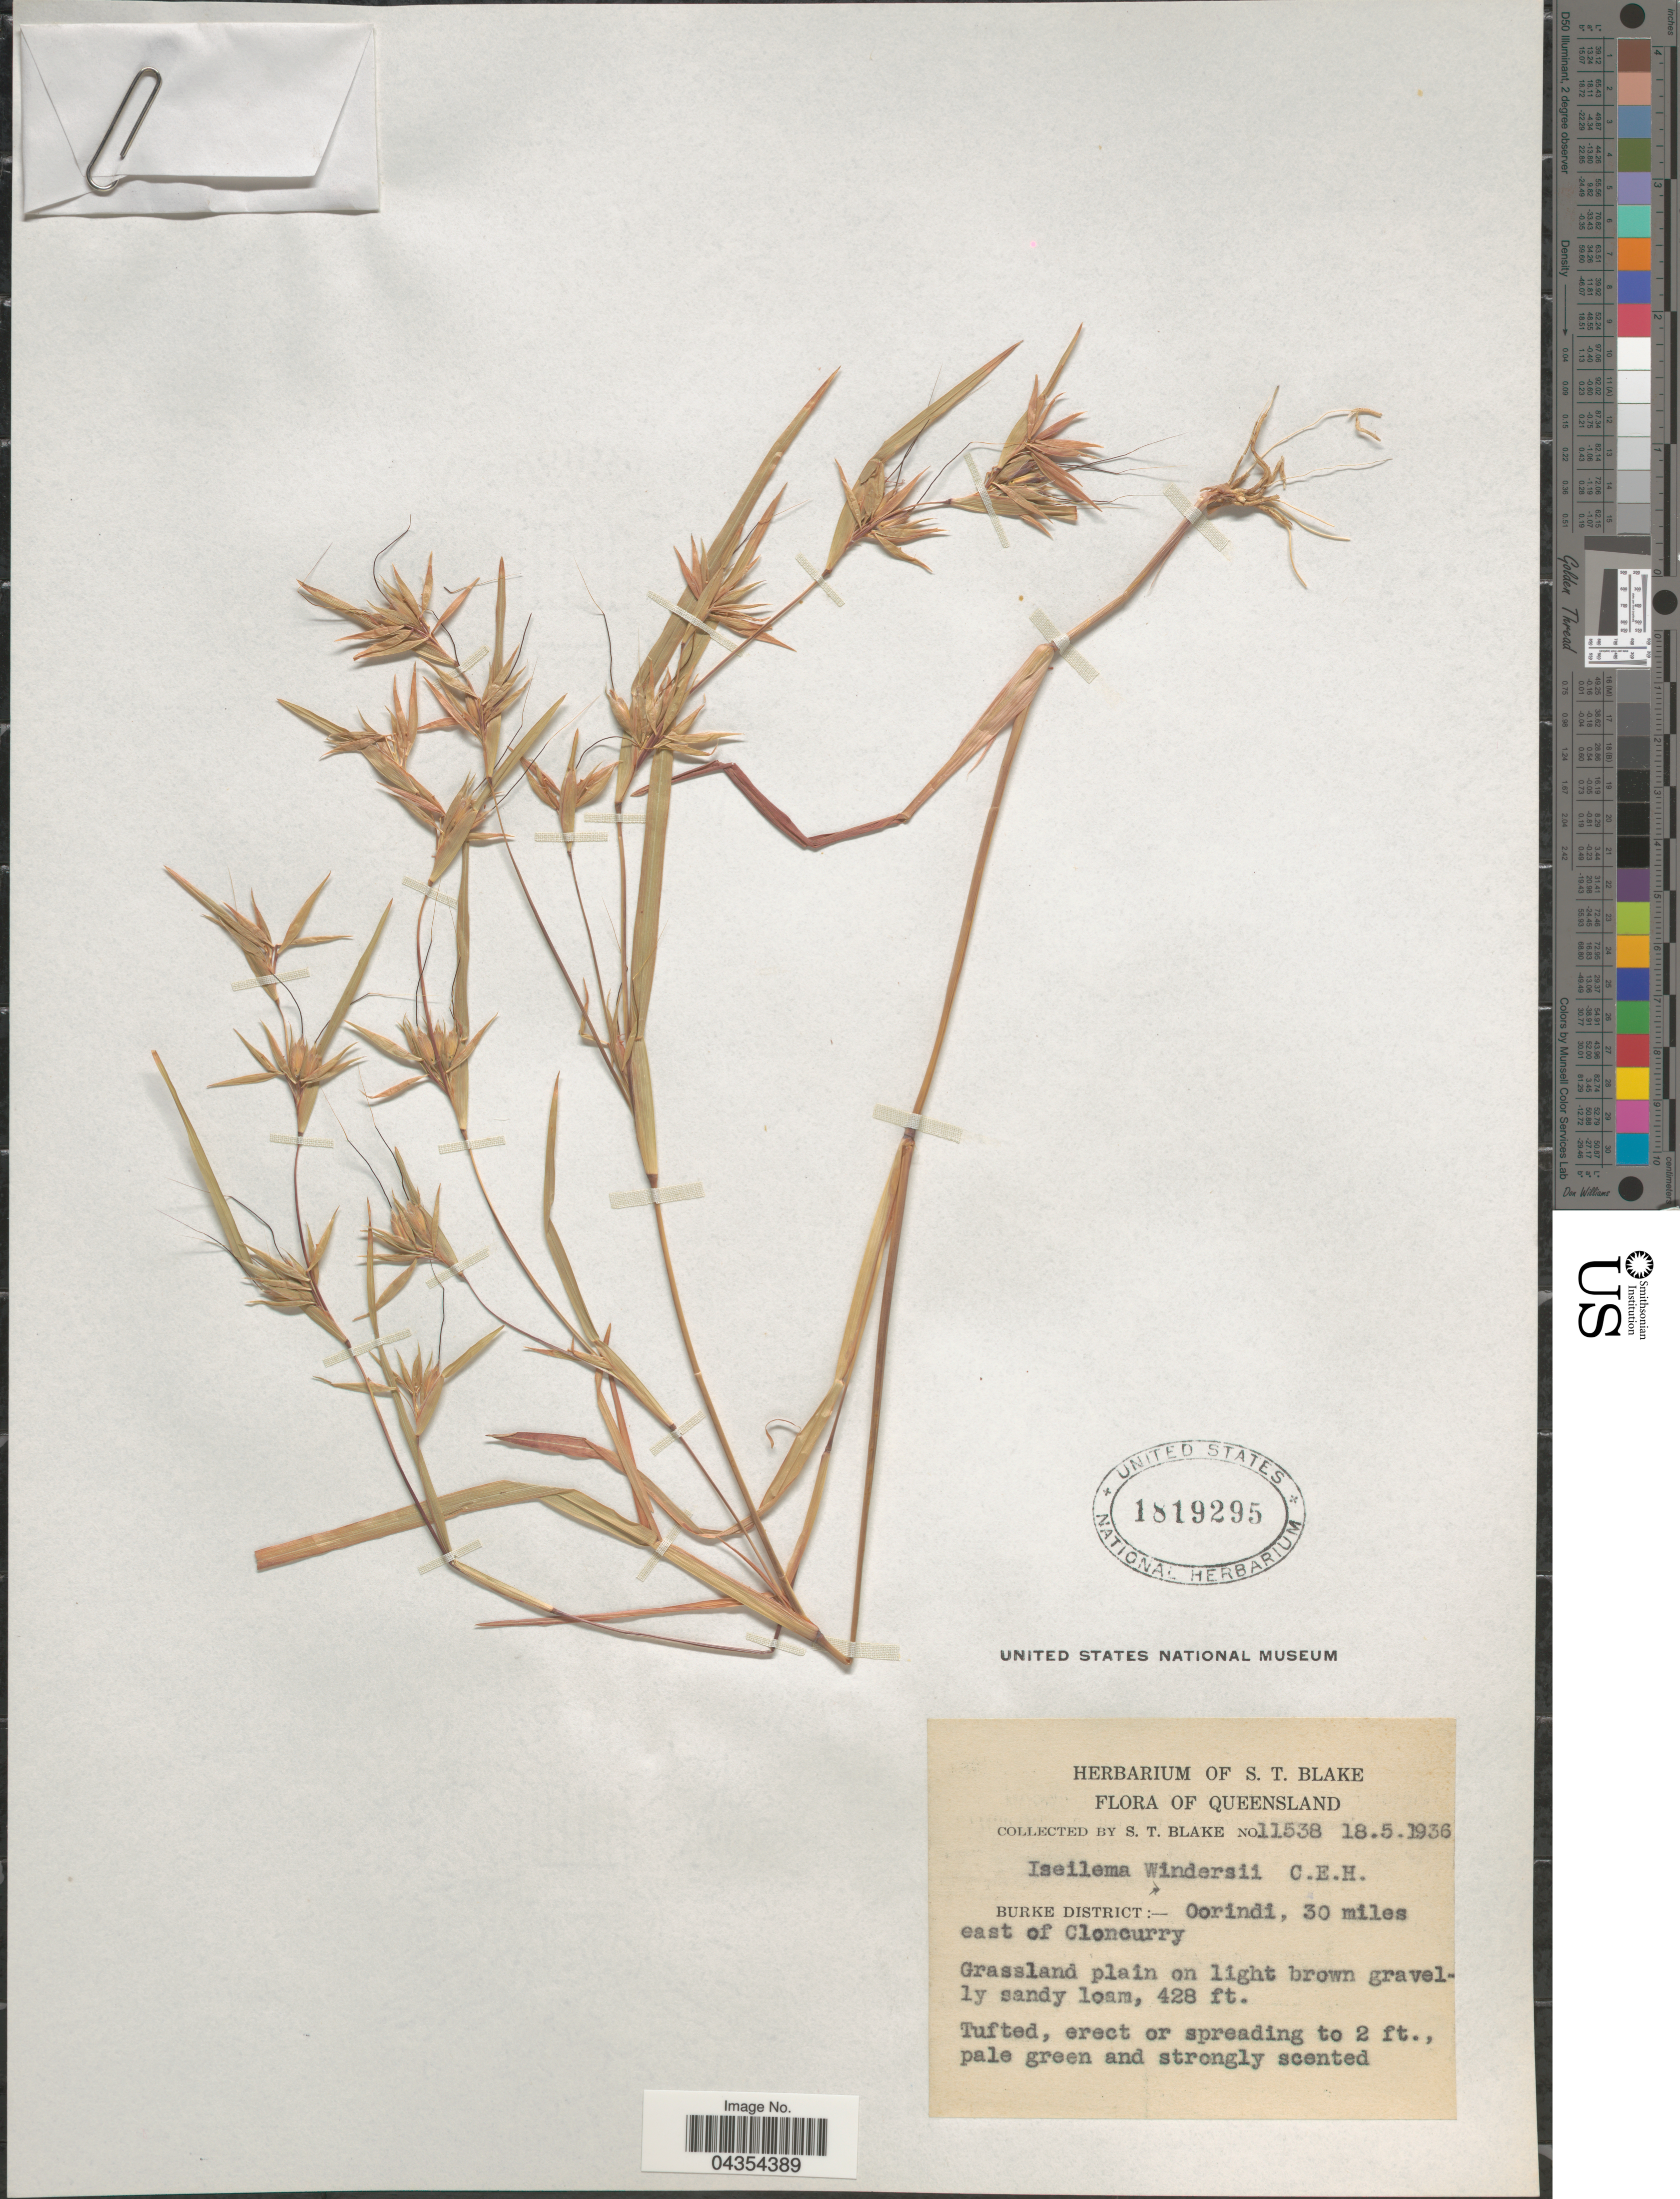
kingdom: Plantae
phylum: Tracheophyta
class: Liliopsida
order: Poales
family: Poaceae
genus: Iseilema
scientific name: Iseilema windersii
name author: C.E. Hubb.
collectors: S. T. Blake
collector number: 11538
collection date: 1936-05-18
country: Australia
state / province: Queensland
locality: Burke District:- Oorindi, 30 miles east of Cloncurry.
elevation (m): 130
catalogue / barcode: US 1819295